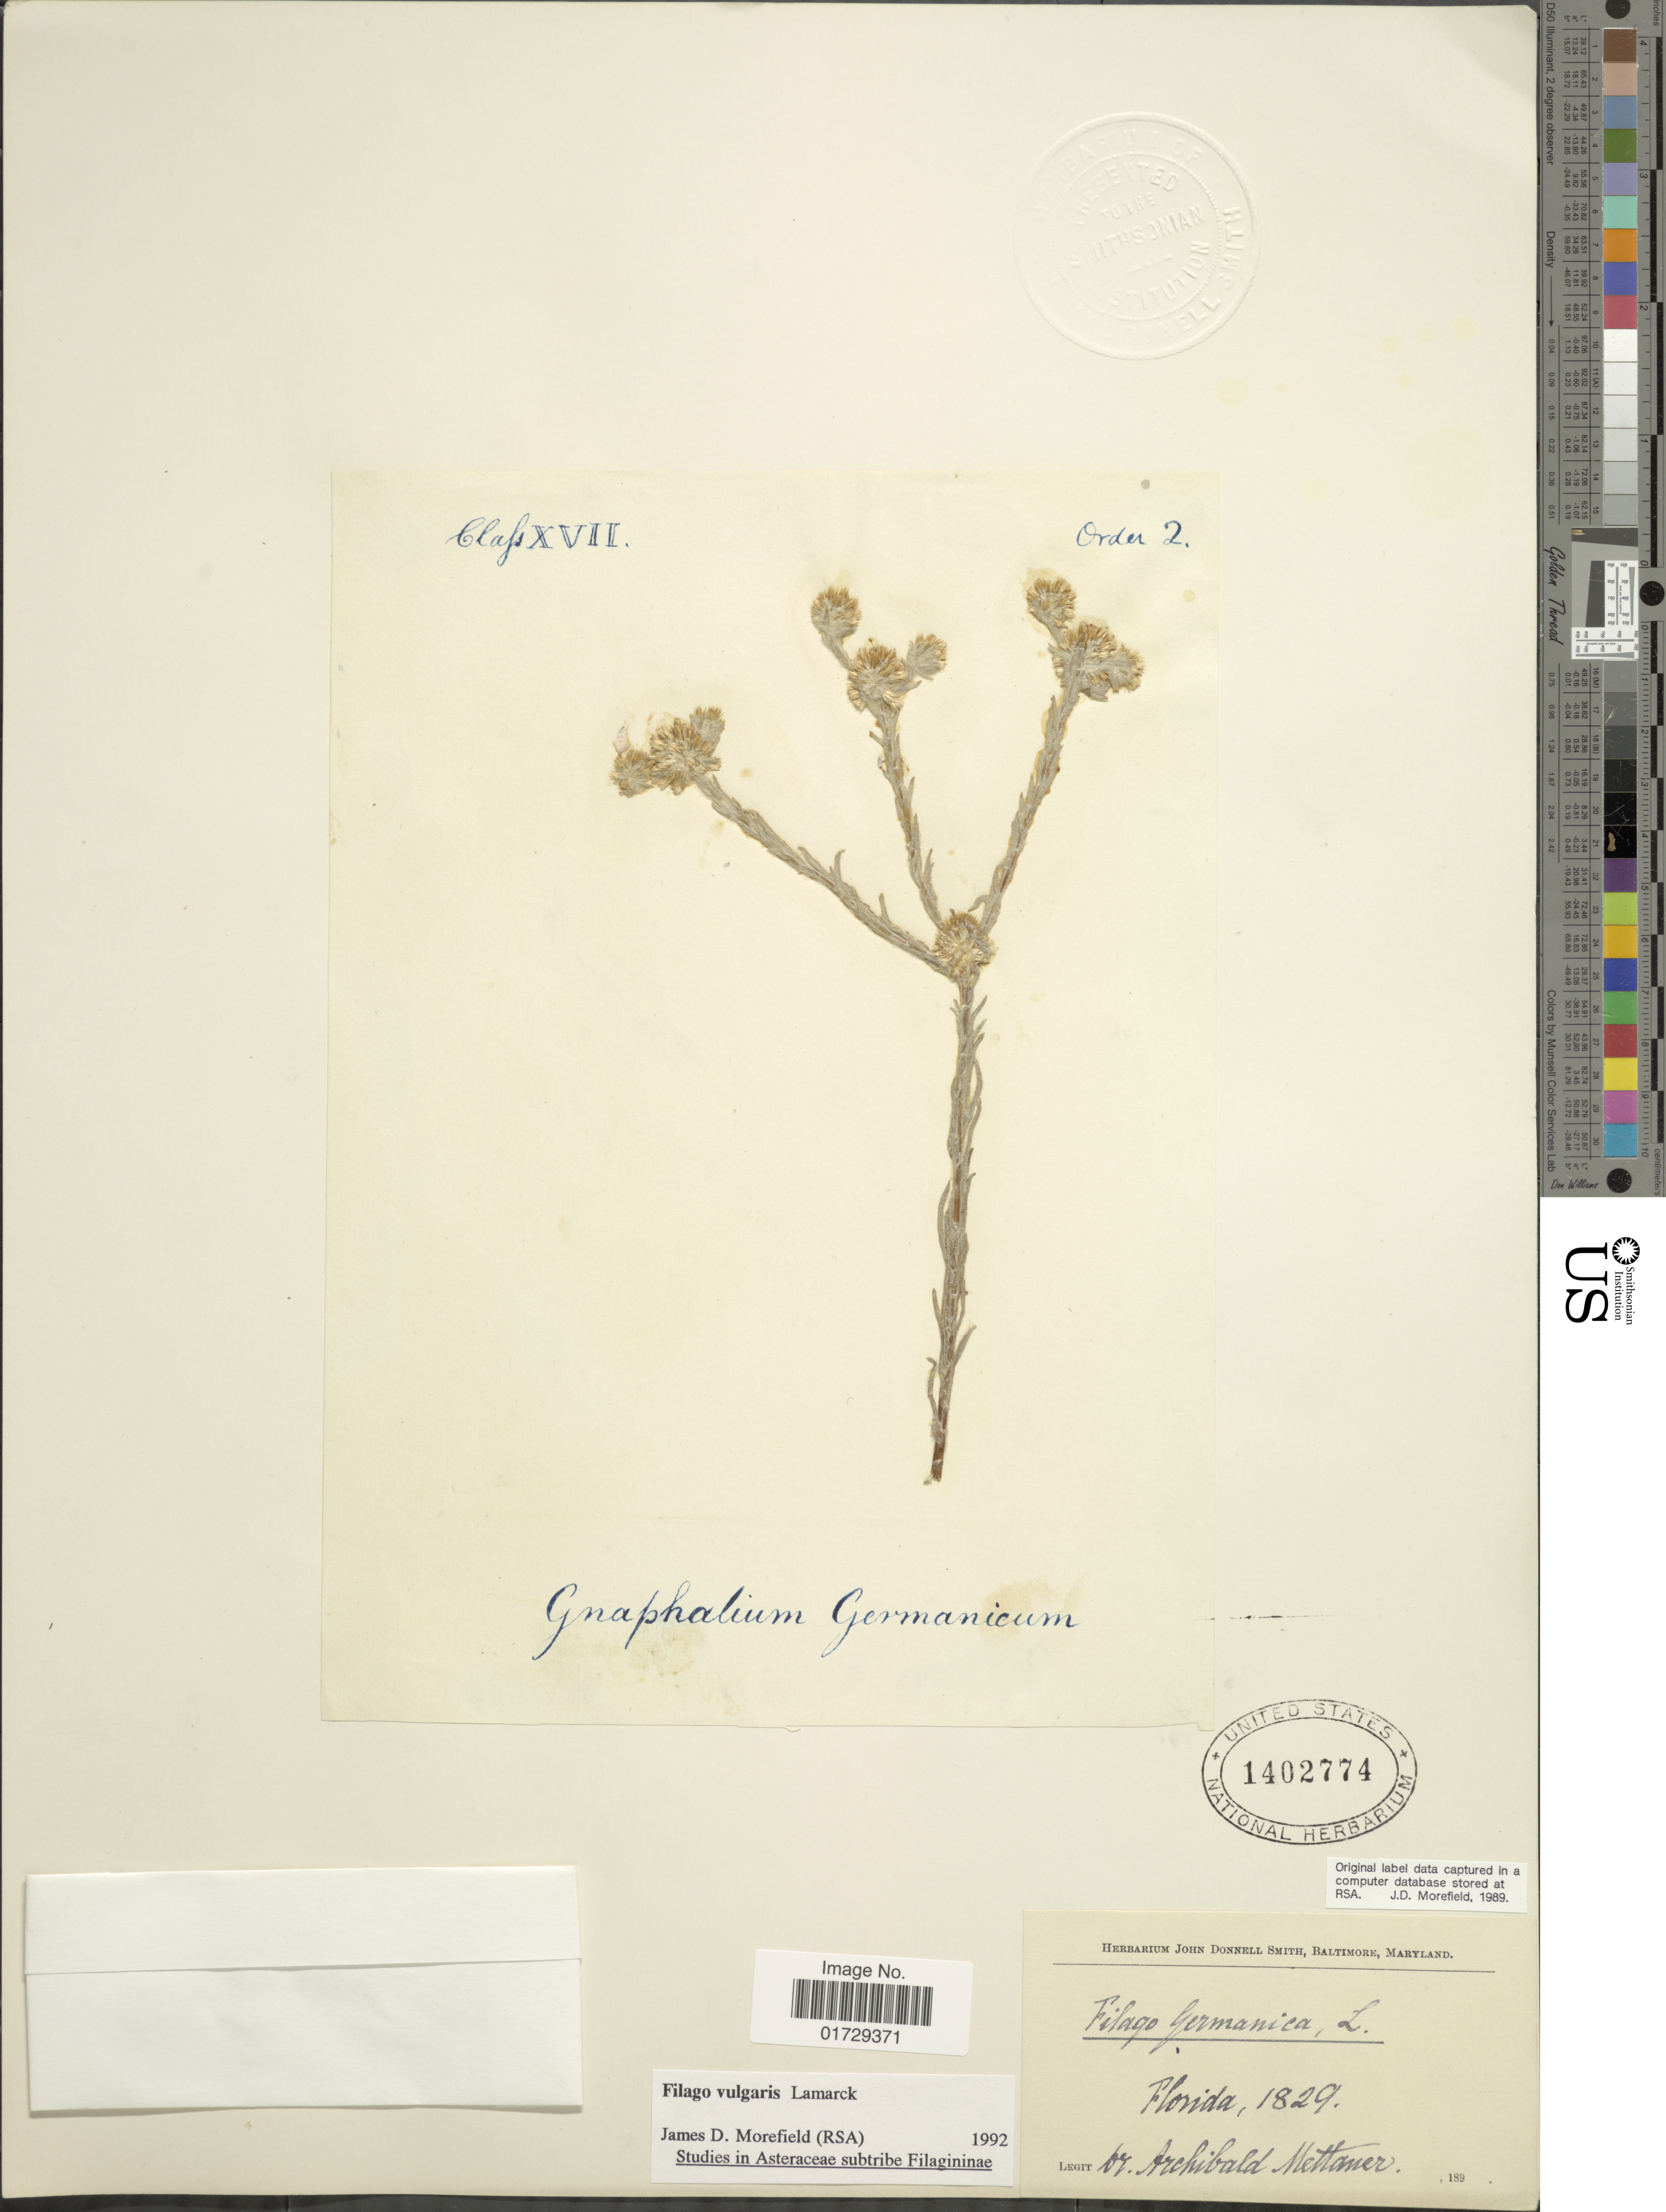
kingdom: Plantae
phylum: Tracheophyta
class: Magnoliopsida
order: Asterales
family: Asteraceae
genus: Filago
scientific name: Filago vulgaris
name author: Lam.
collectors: A. Mettauer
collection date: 1829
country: United States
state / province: Florida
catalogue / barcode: US 1402774